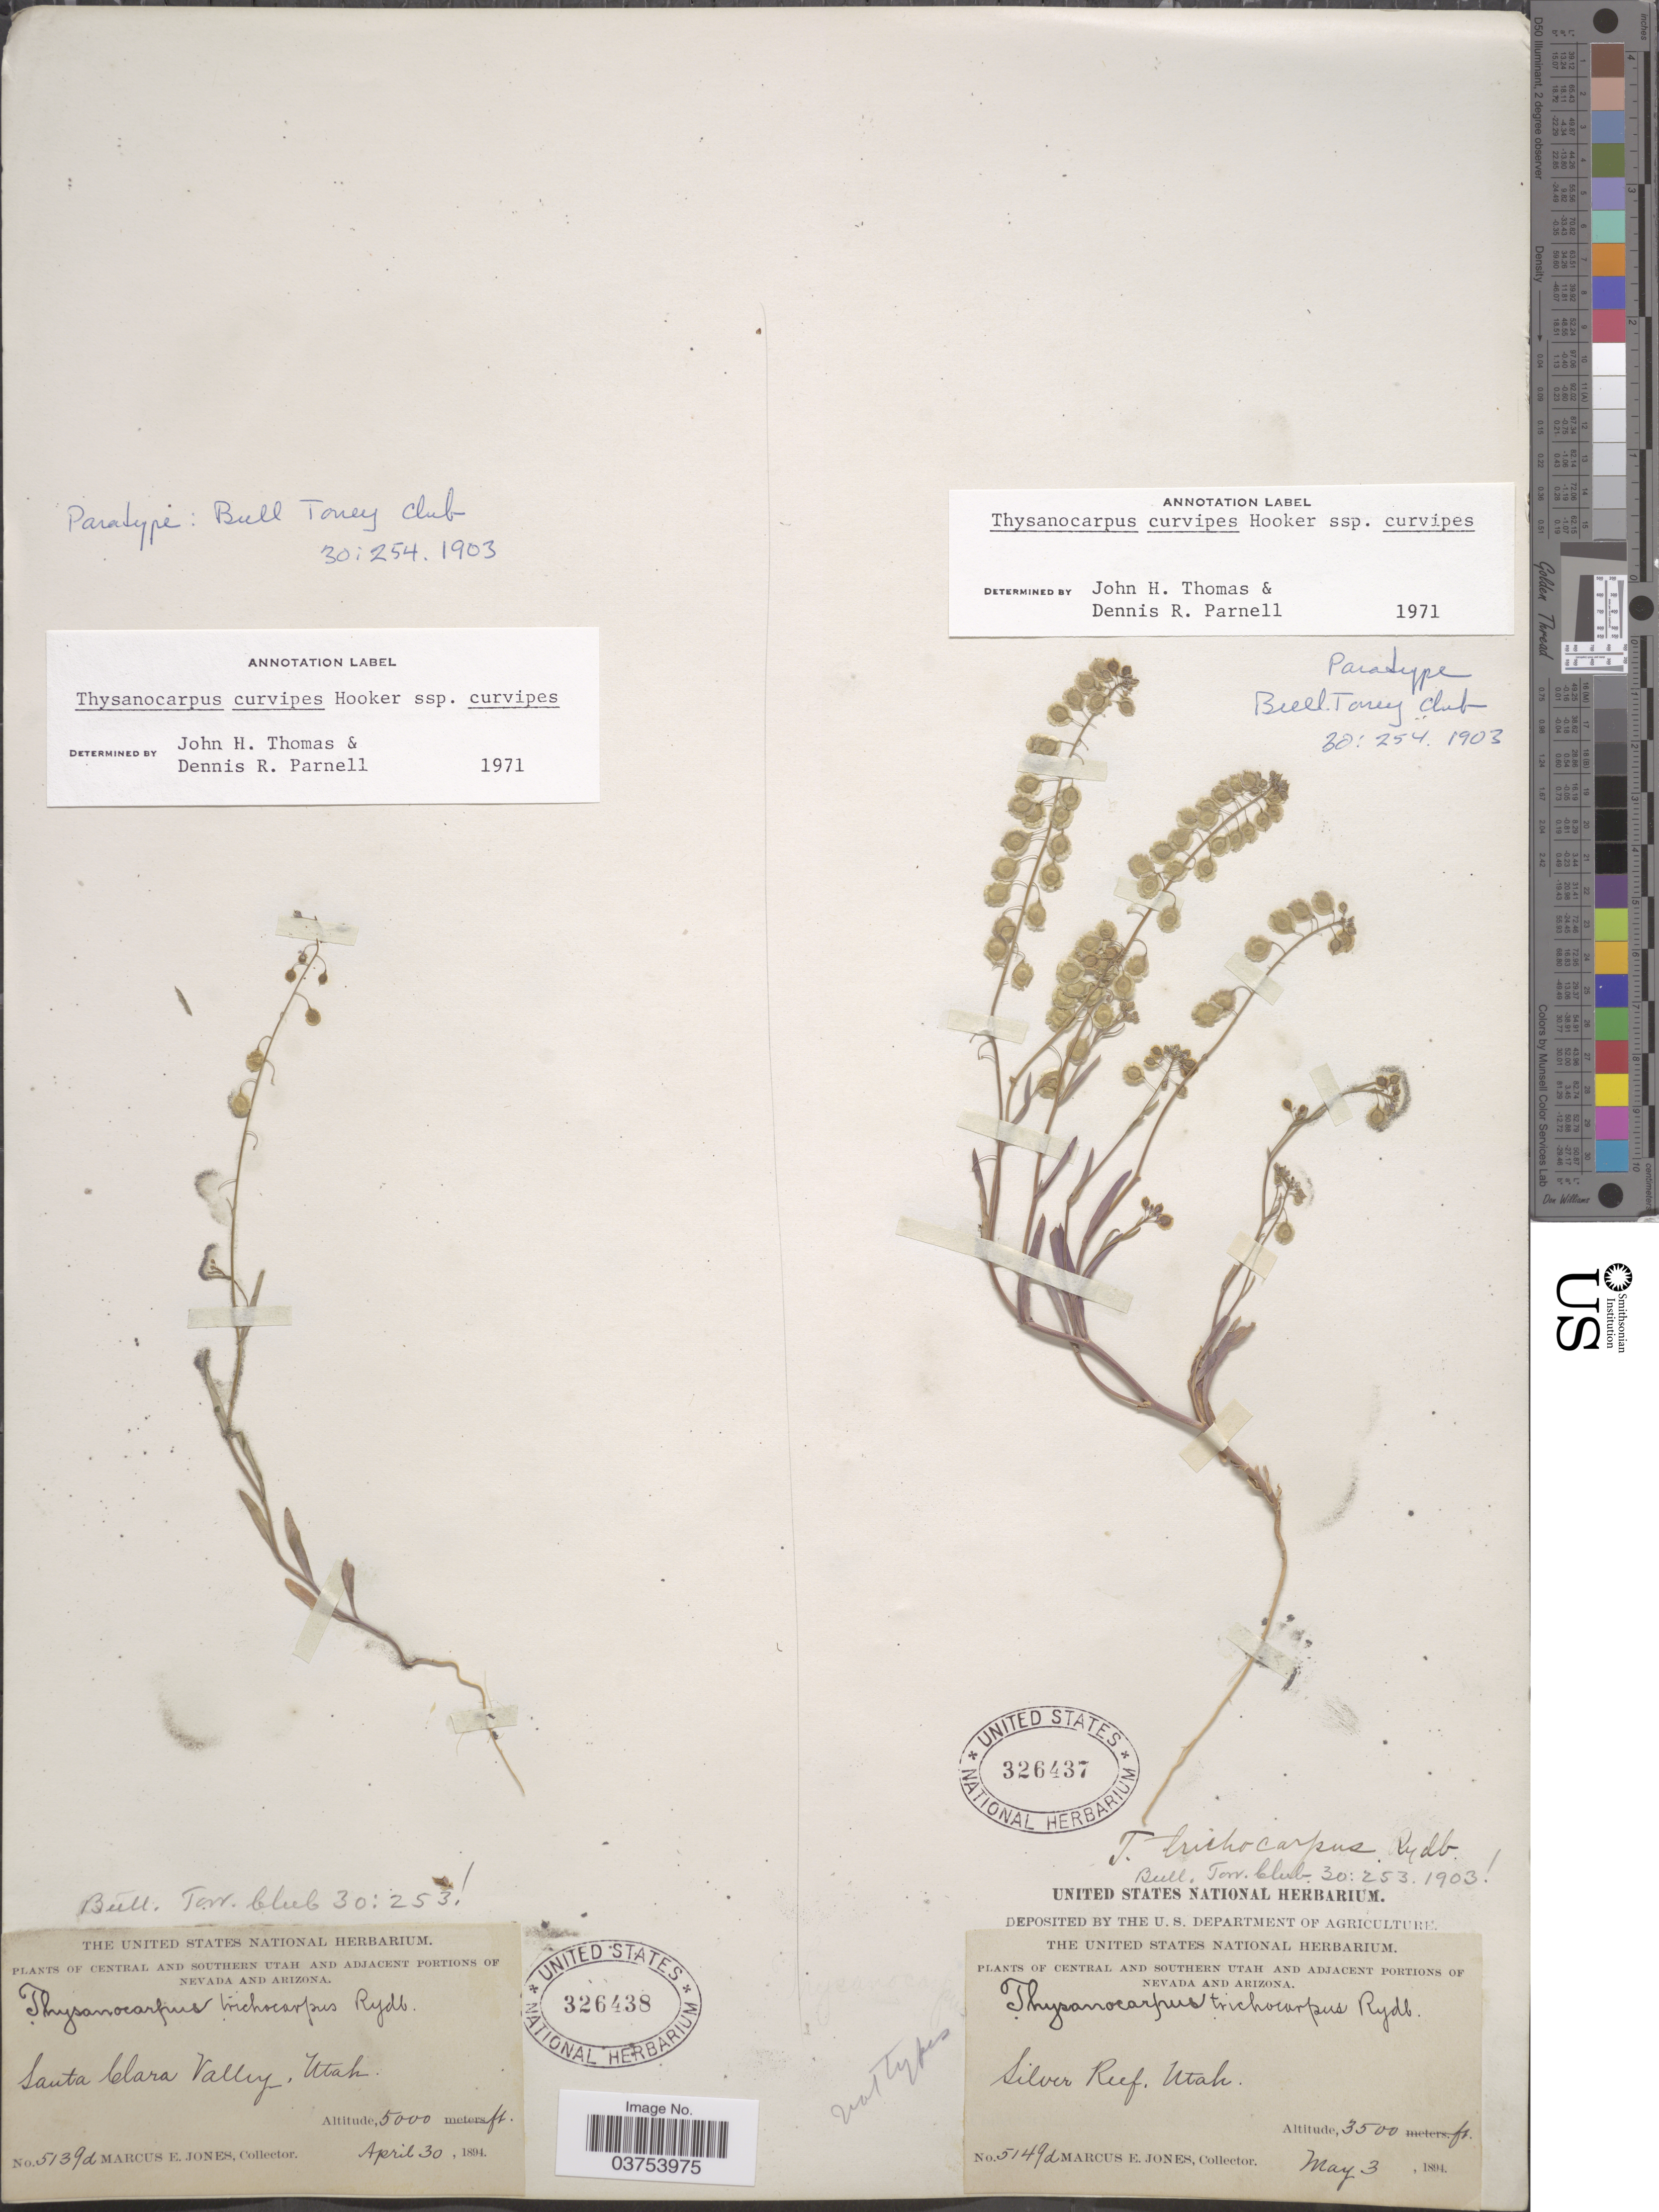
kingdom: Plantae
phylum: Tracheophyta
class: Magnoliopsida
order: Brassicales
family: Brassicaceae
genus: Thysanocarpus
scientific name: Thysanocarpus curvipes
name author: Hook.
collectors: M. E. Jones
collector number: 5139d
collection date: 1894-04-30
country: United States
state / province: Utah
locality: Central and Southern Utah. Santa Clara Valley.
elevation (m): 1524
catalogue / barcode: US 326438